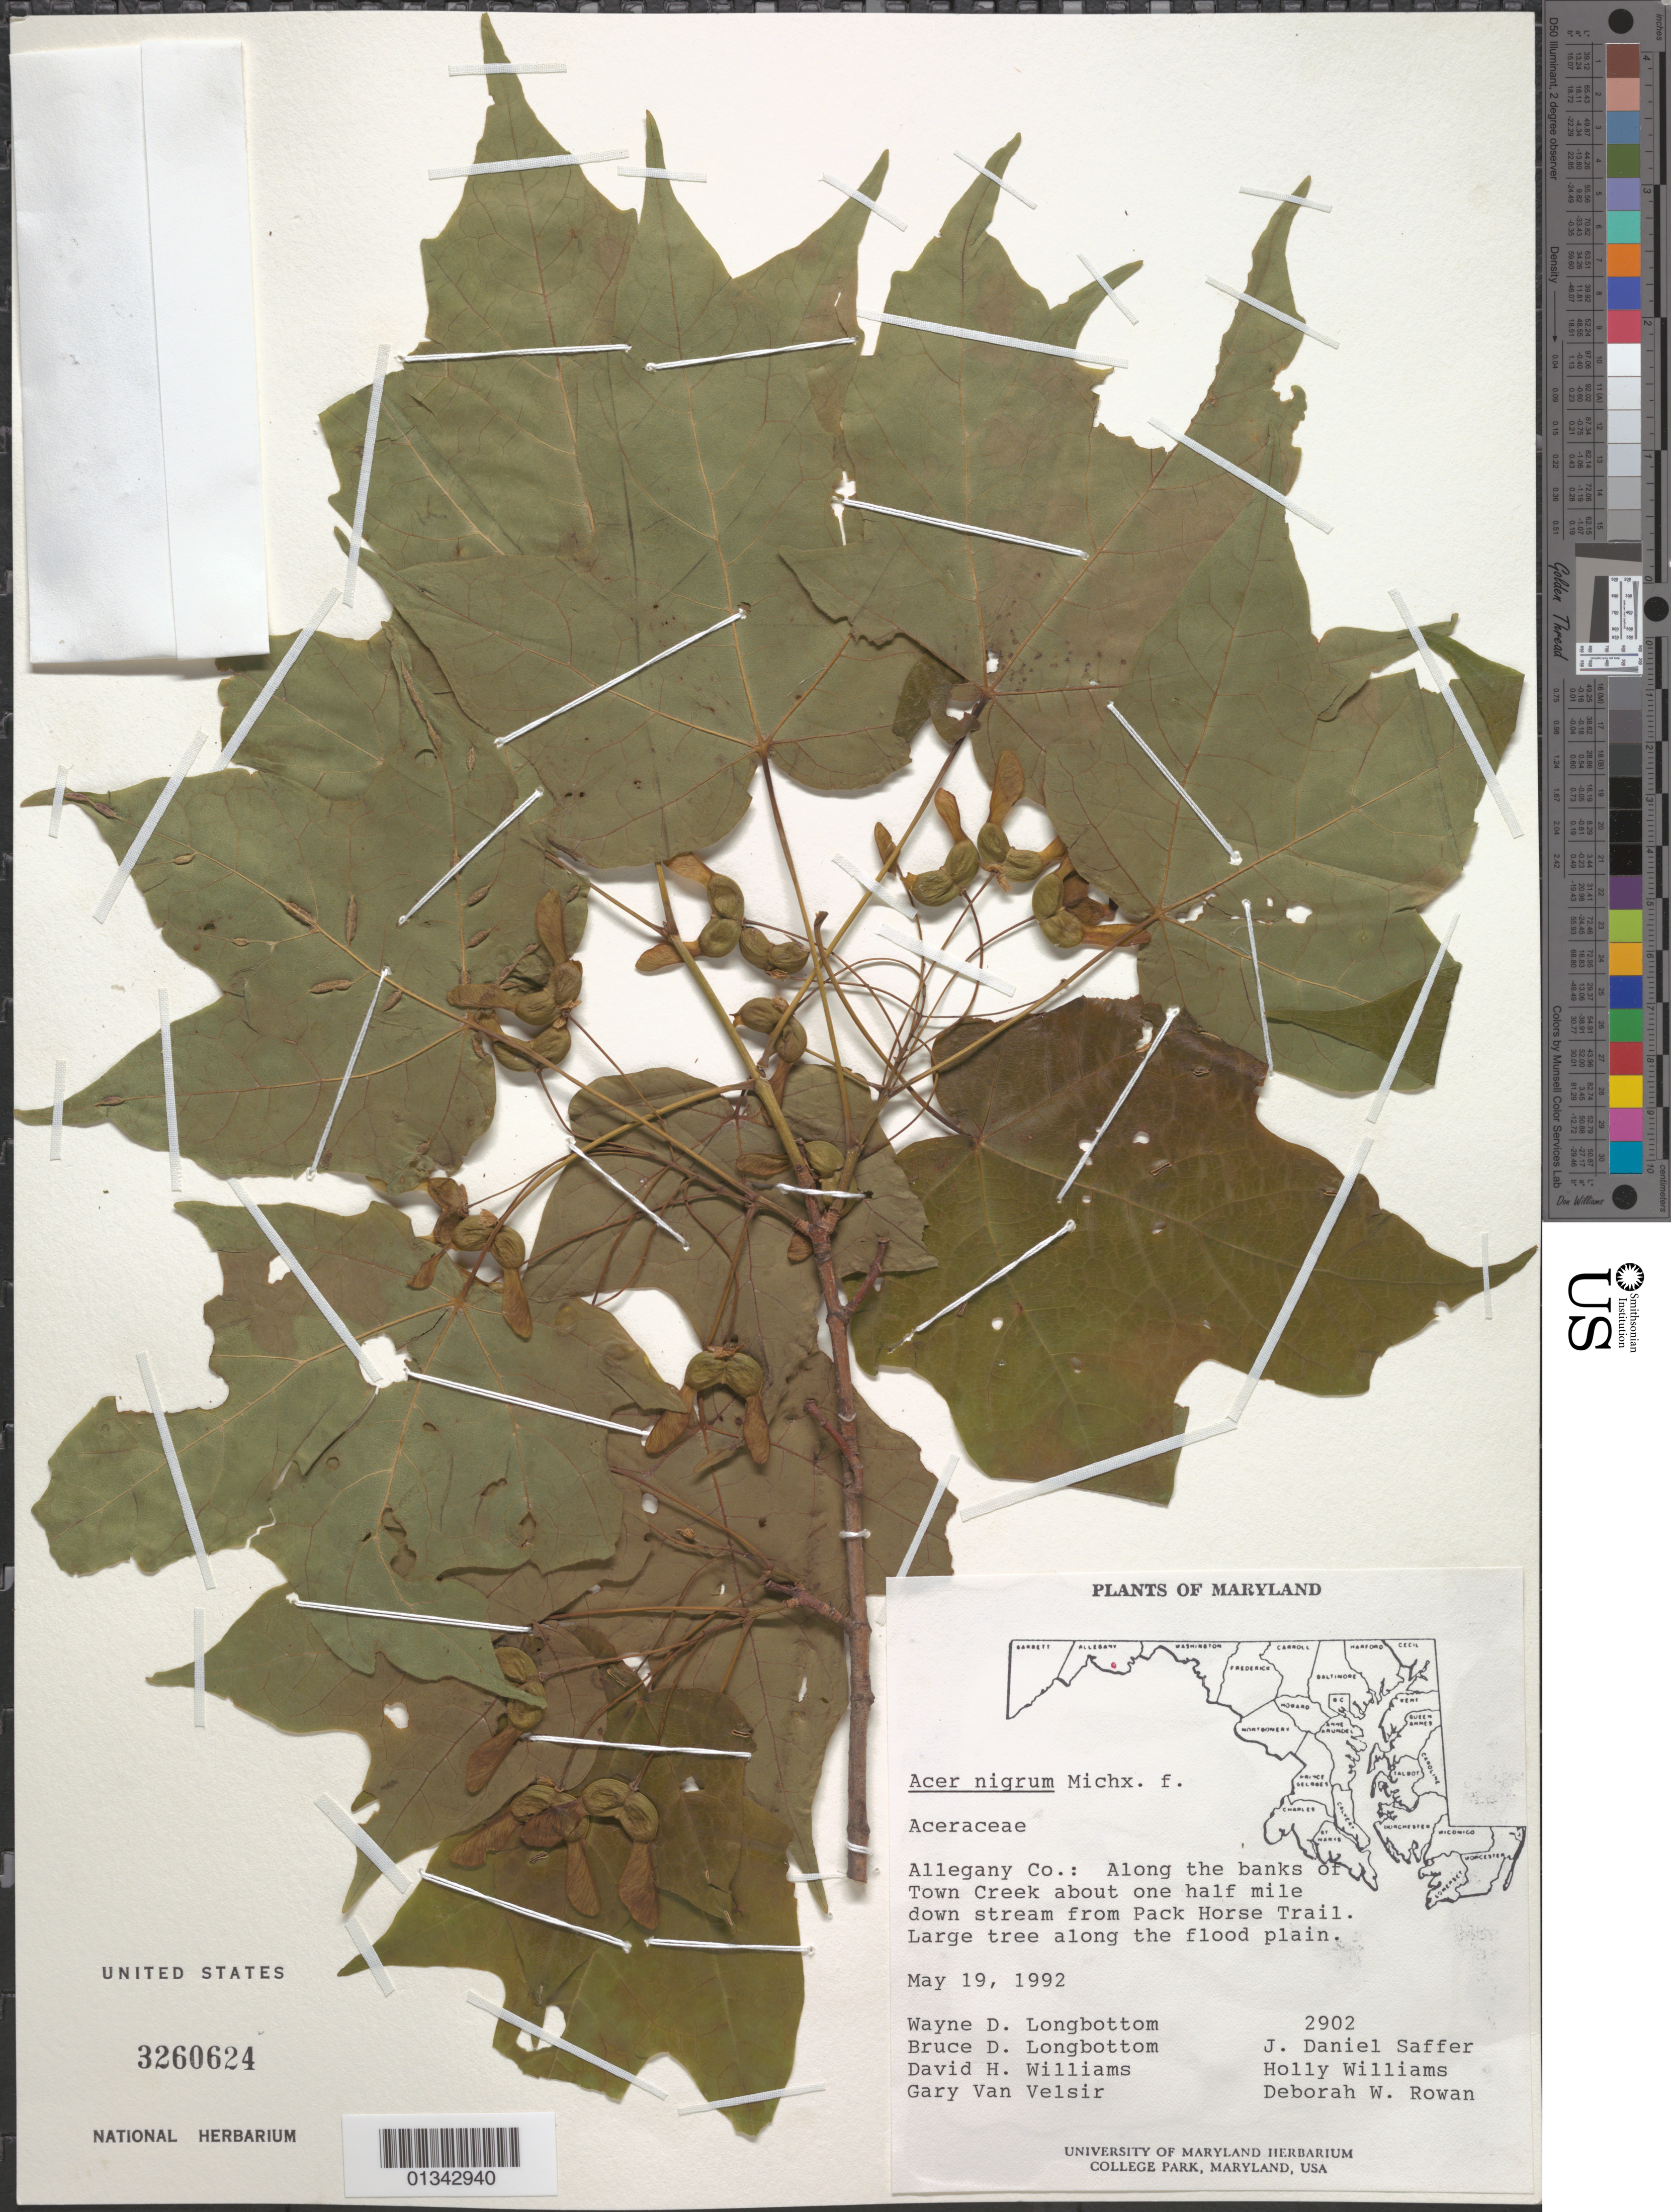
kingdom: Plantae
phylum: Tracheophyta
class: Magnoliopsida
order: Sapindales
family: Sapindaceae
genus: Acer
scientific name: Acer saccharum subsp. nigrum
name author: (F. Michx.) Desmarais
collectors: W. D. Longbottom, B. Longbottom, D. H. Williams, G. Van Velsir, J. Saffer, H. Williams & D. Rowan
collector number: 2902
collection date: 1992-05-19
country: United States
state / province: Maryland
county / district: Allegany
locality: Allegany County, along banks of Town Creek, about one half mile downstream from Pack Horse Trail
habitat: Along the flood plain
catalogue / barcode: US 3260624